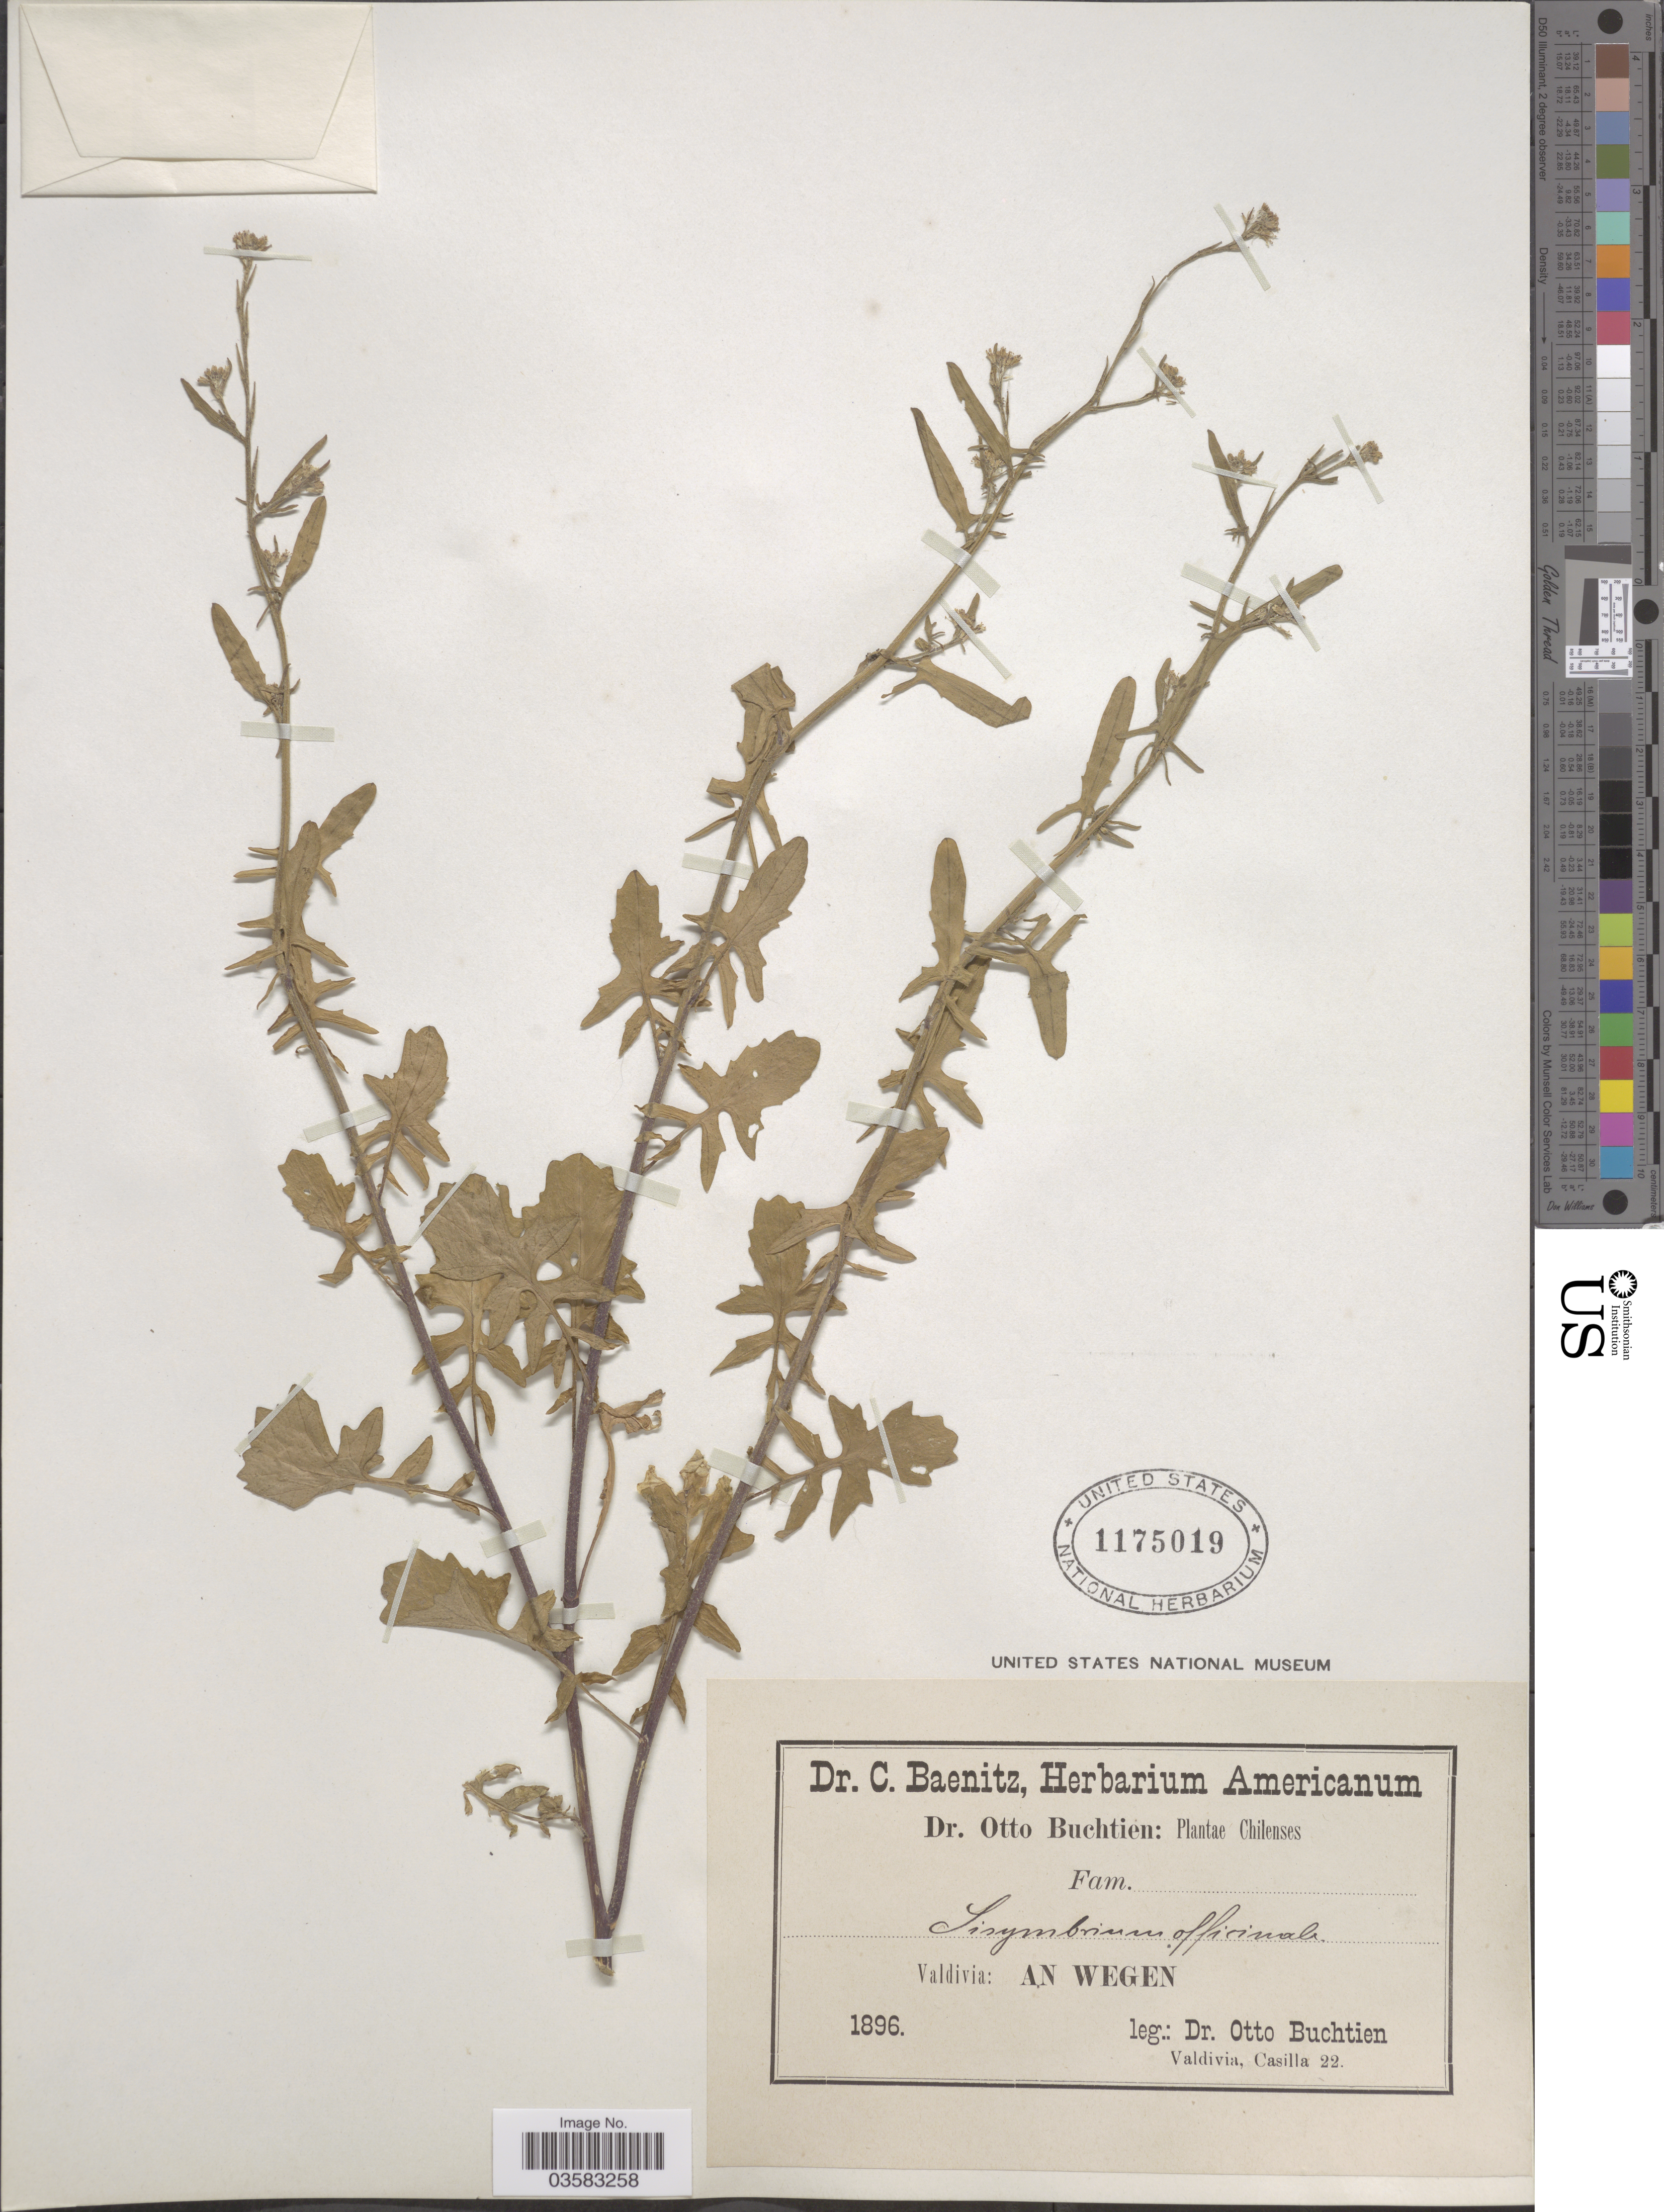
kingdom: Plantae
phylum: Tracheophyta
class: Magnoliopsida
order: Brassicales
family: Brassicaceae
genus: Sisymbrium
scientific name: Sisymbrium officinale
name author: (L.) Scop.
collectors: O. Buchtien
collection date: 1896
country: Chile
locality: Valdivia: An Wegen.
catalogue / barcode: US 1175019